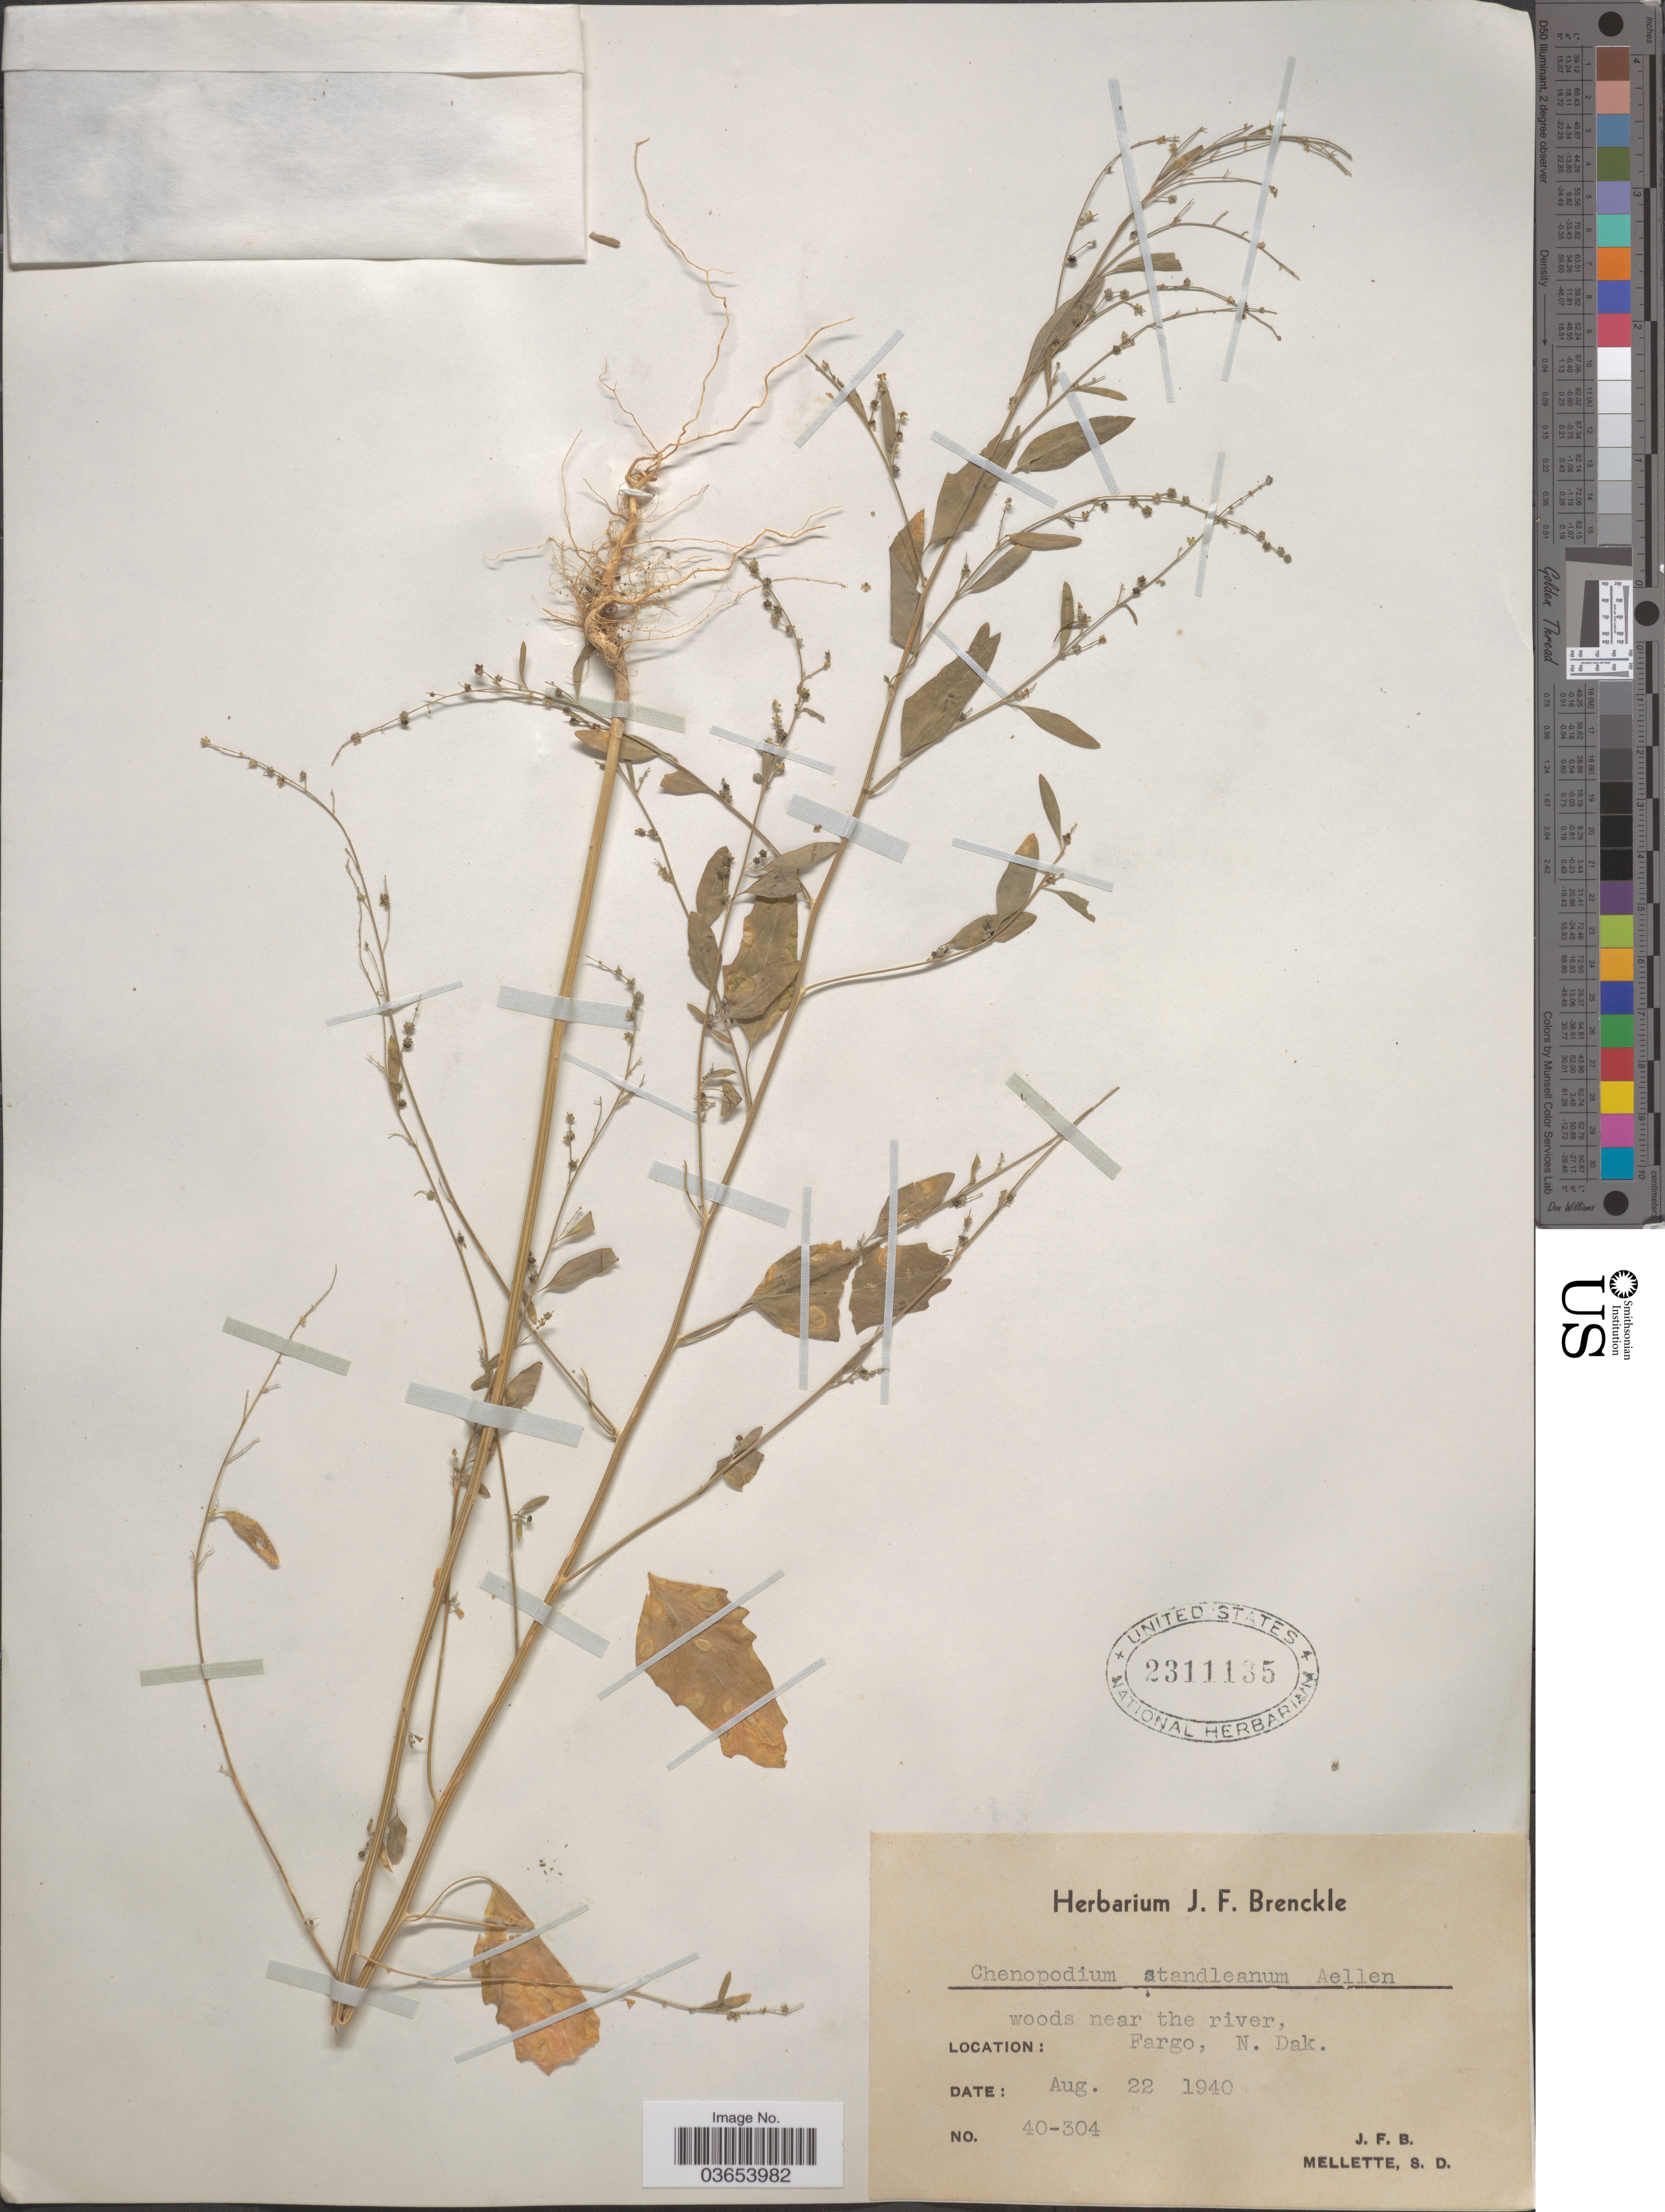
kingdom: Plantae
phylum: Tracheophyta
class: Magnoliopsida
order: Caryophyllales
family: Amaranthaceae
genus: Chenopodium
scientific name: Chenopodium standleyanum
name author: Aellen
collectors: J. Brenckle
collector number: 40-304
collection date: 1940-08-22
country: United States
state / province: North Dakota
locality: Woods near the river, Fargo.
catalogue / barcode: US 2311135